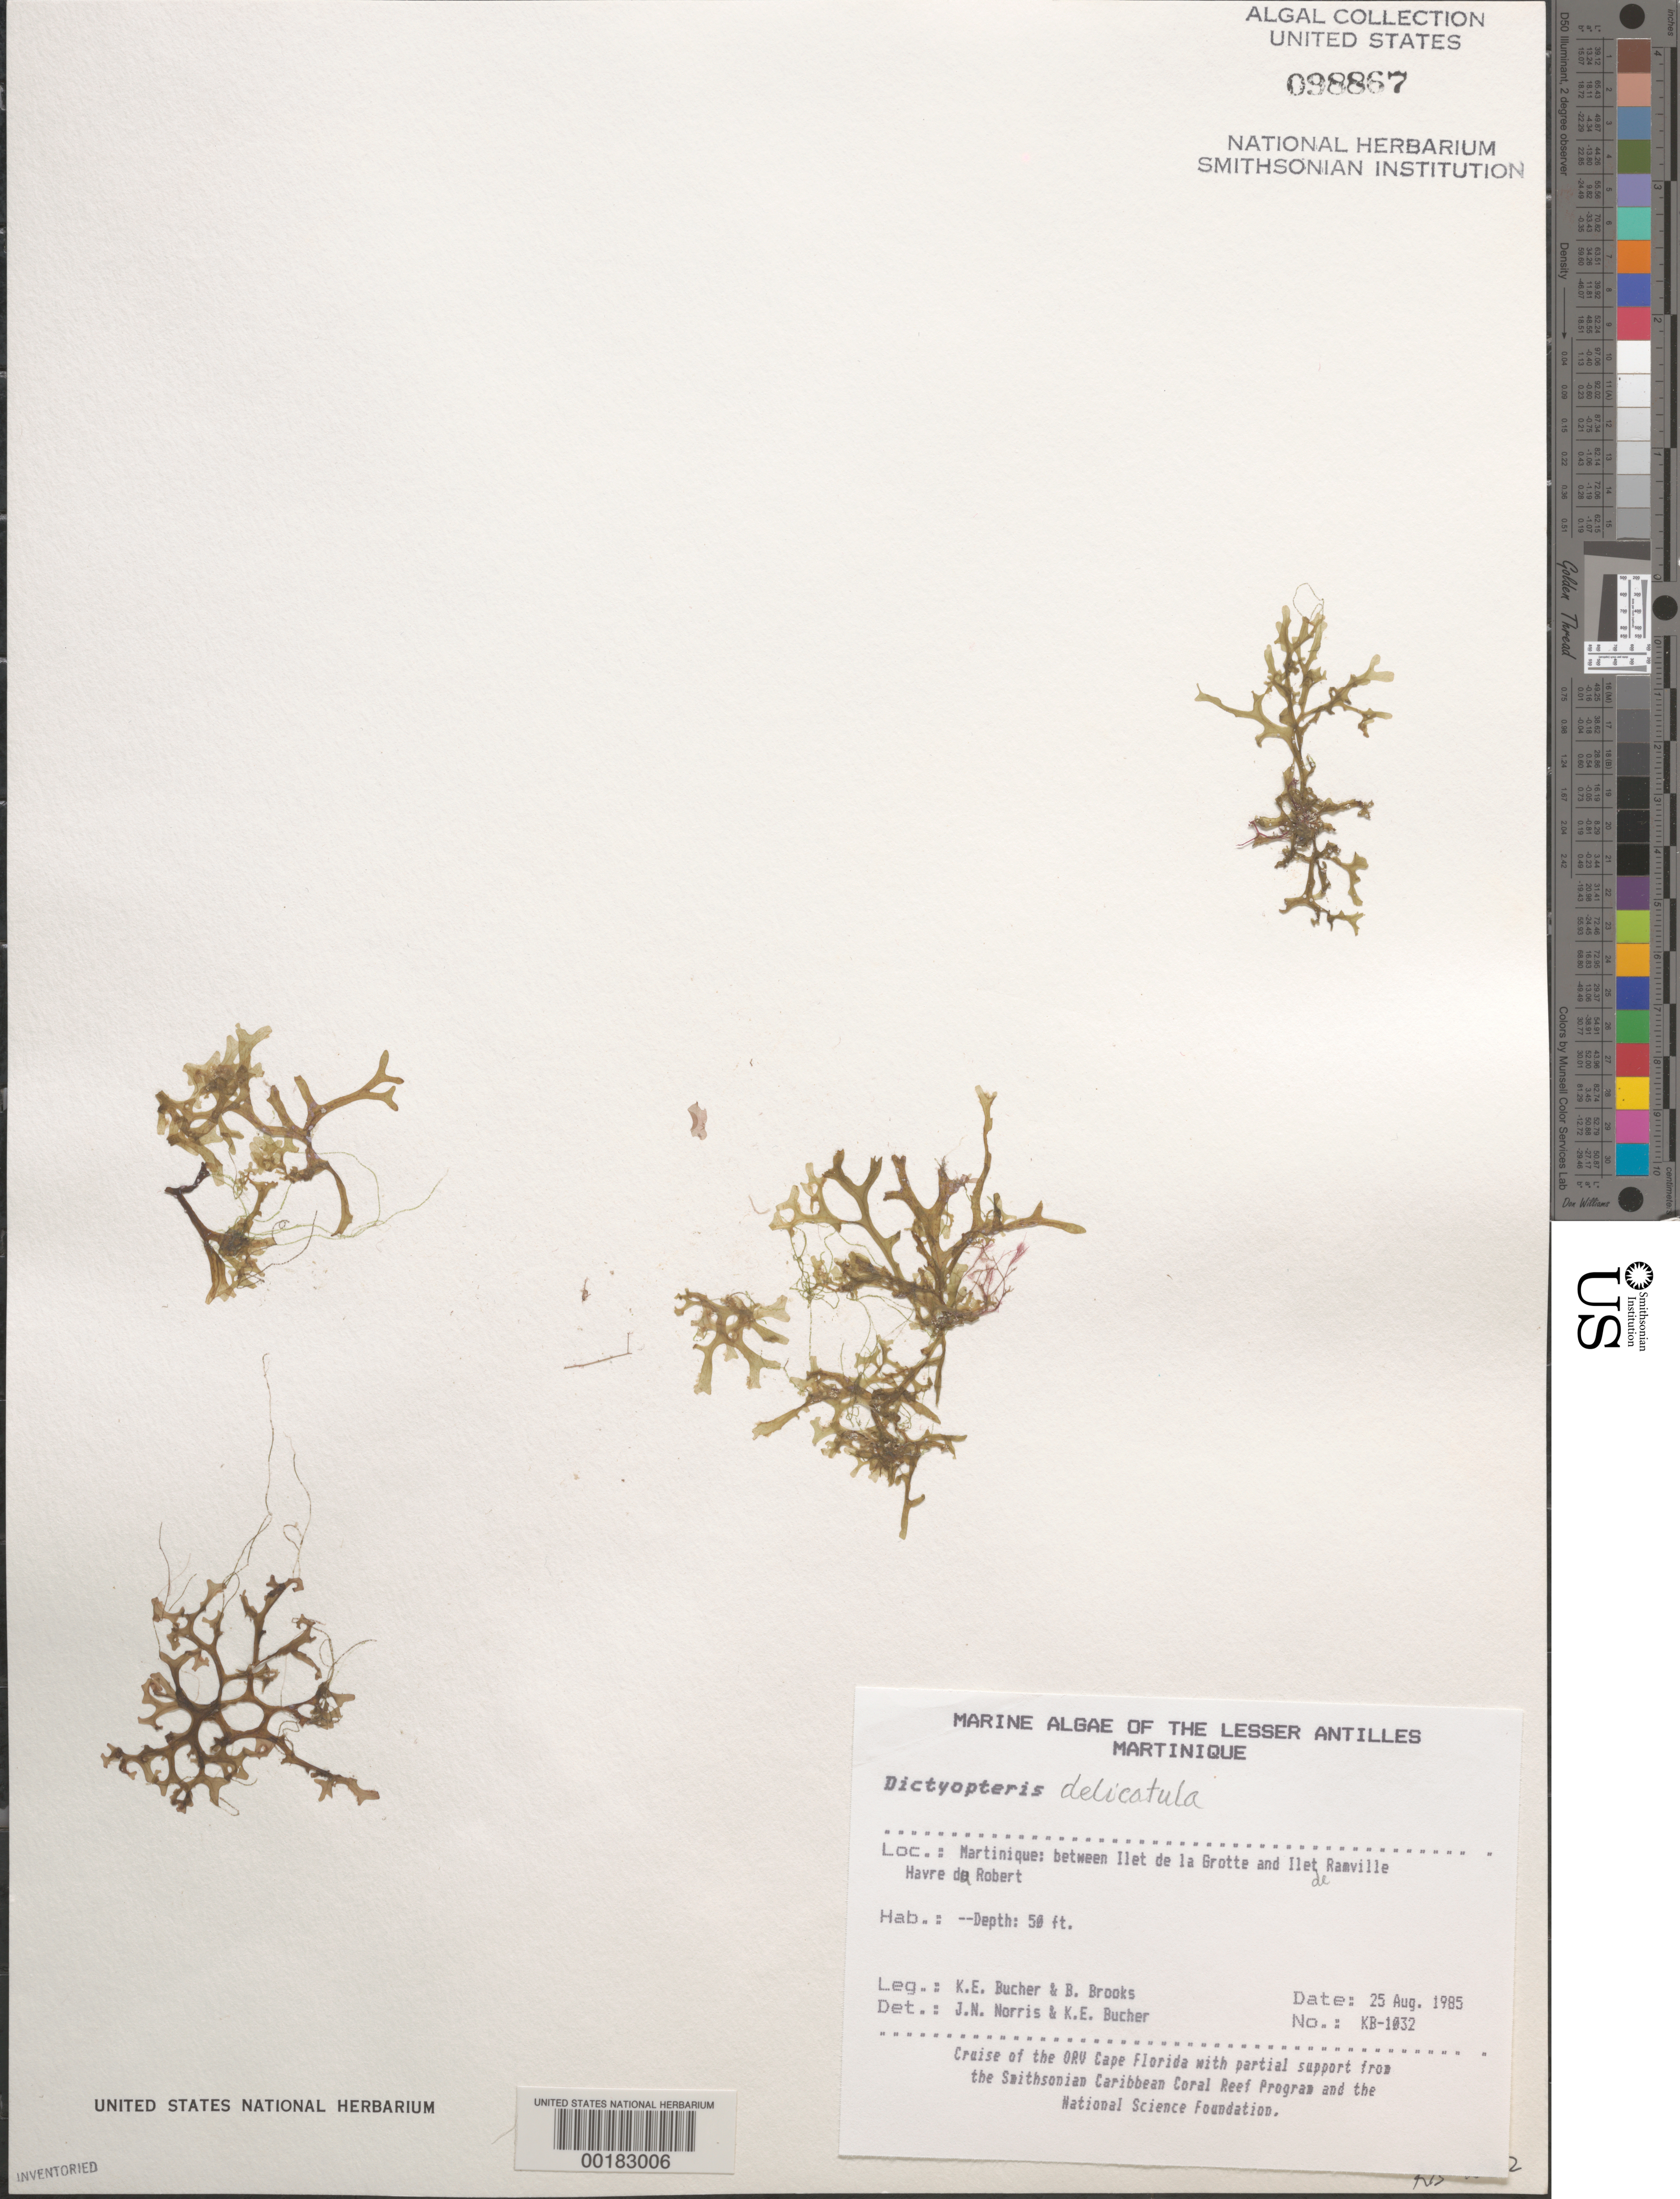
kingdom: Chromista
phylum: Ochrophyta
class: Phaeophyceae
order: Dictyotales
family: Dictyotaceae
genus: Dictyopteris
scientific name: Dictyopteris delicatula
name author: J.V.Lamouroux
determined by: Norris, J. N.; Bucher, K. E.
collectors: K. E. Bucher & B. Brooks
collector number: Kb-1032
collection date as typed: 25 Aug 1985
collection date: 1985-08-25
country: Martinique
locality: Between Ilet de la Grotte and Ilet de Ramville, Havre du Robert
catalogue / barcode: US 98867